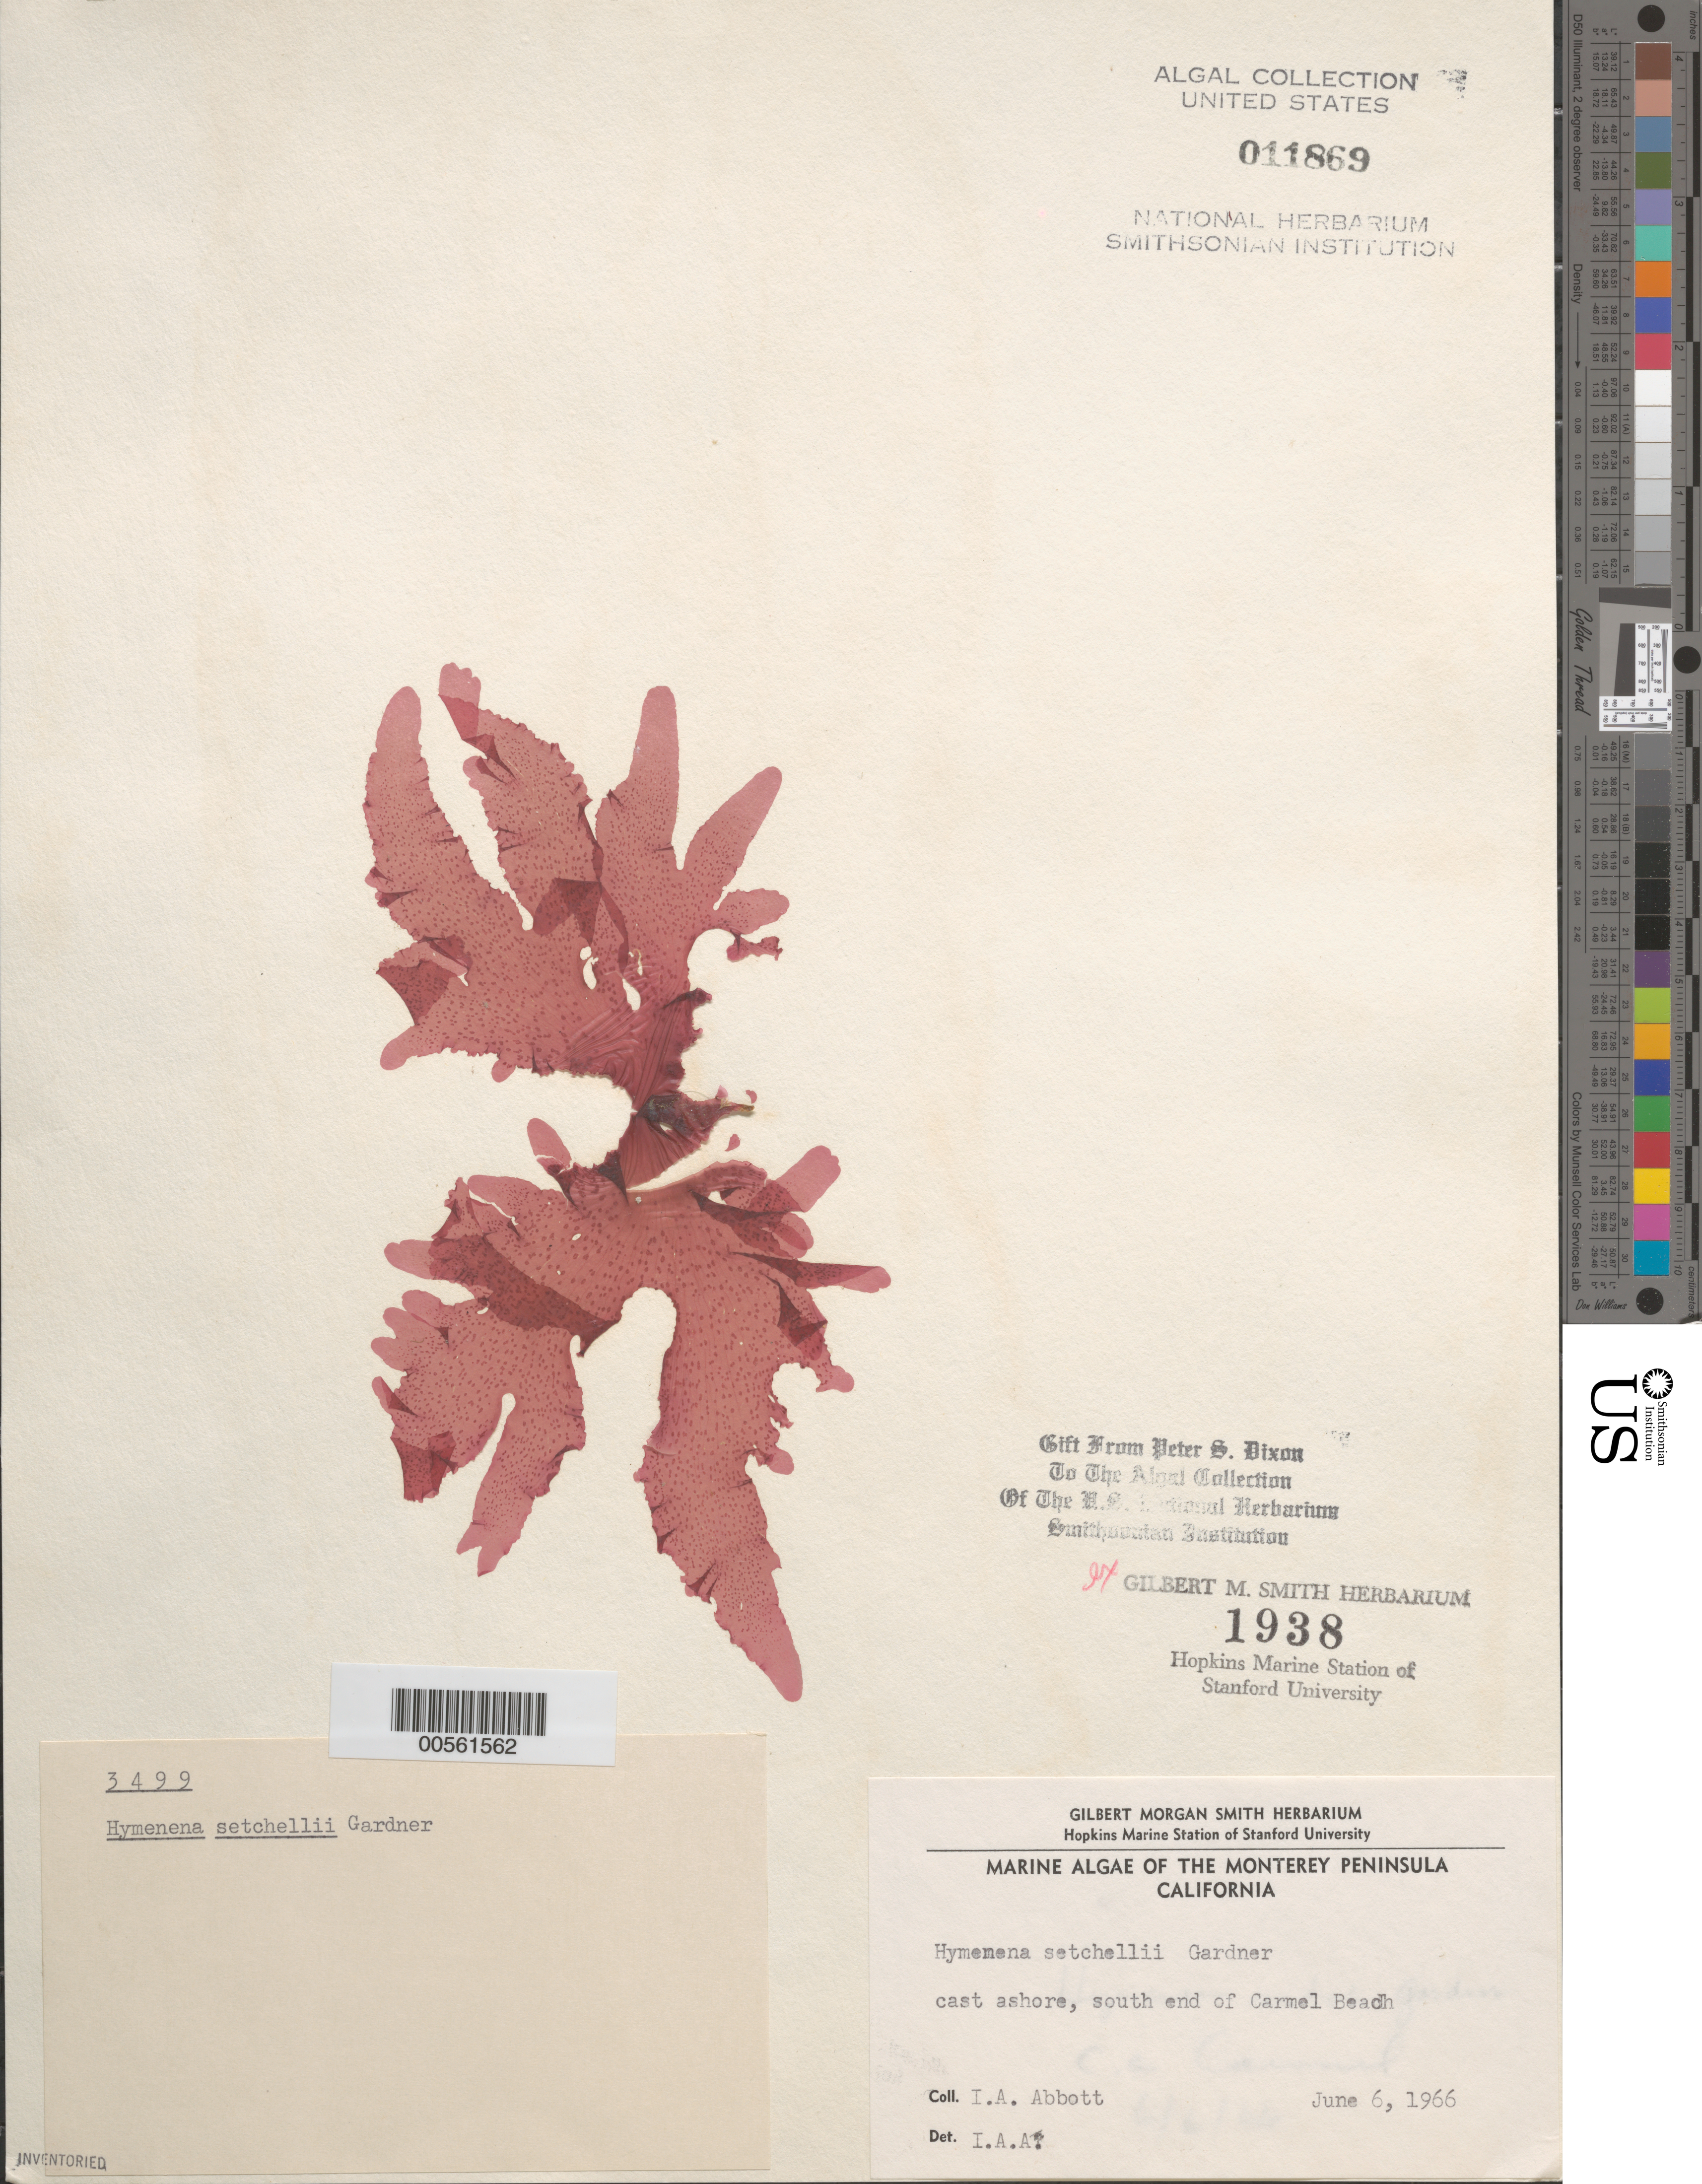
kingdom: Plantae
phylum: Rhodophyta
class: Florideophyceae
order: Ceramiales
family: Delesseriaceae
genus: Hymenena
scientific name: Hymenena setchellii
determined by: Abbott, Isabella A.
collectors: I. A. Abbott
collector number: PSD 3499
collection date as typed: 06 Jun 1966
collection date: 1966-06-06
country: United States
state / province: California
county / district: Monterey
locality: Carmel Beach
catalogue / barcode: US 11869